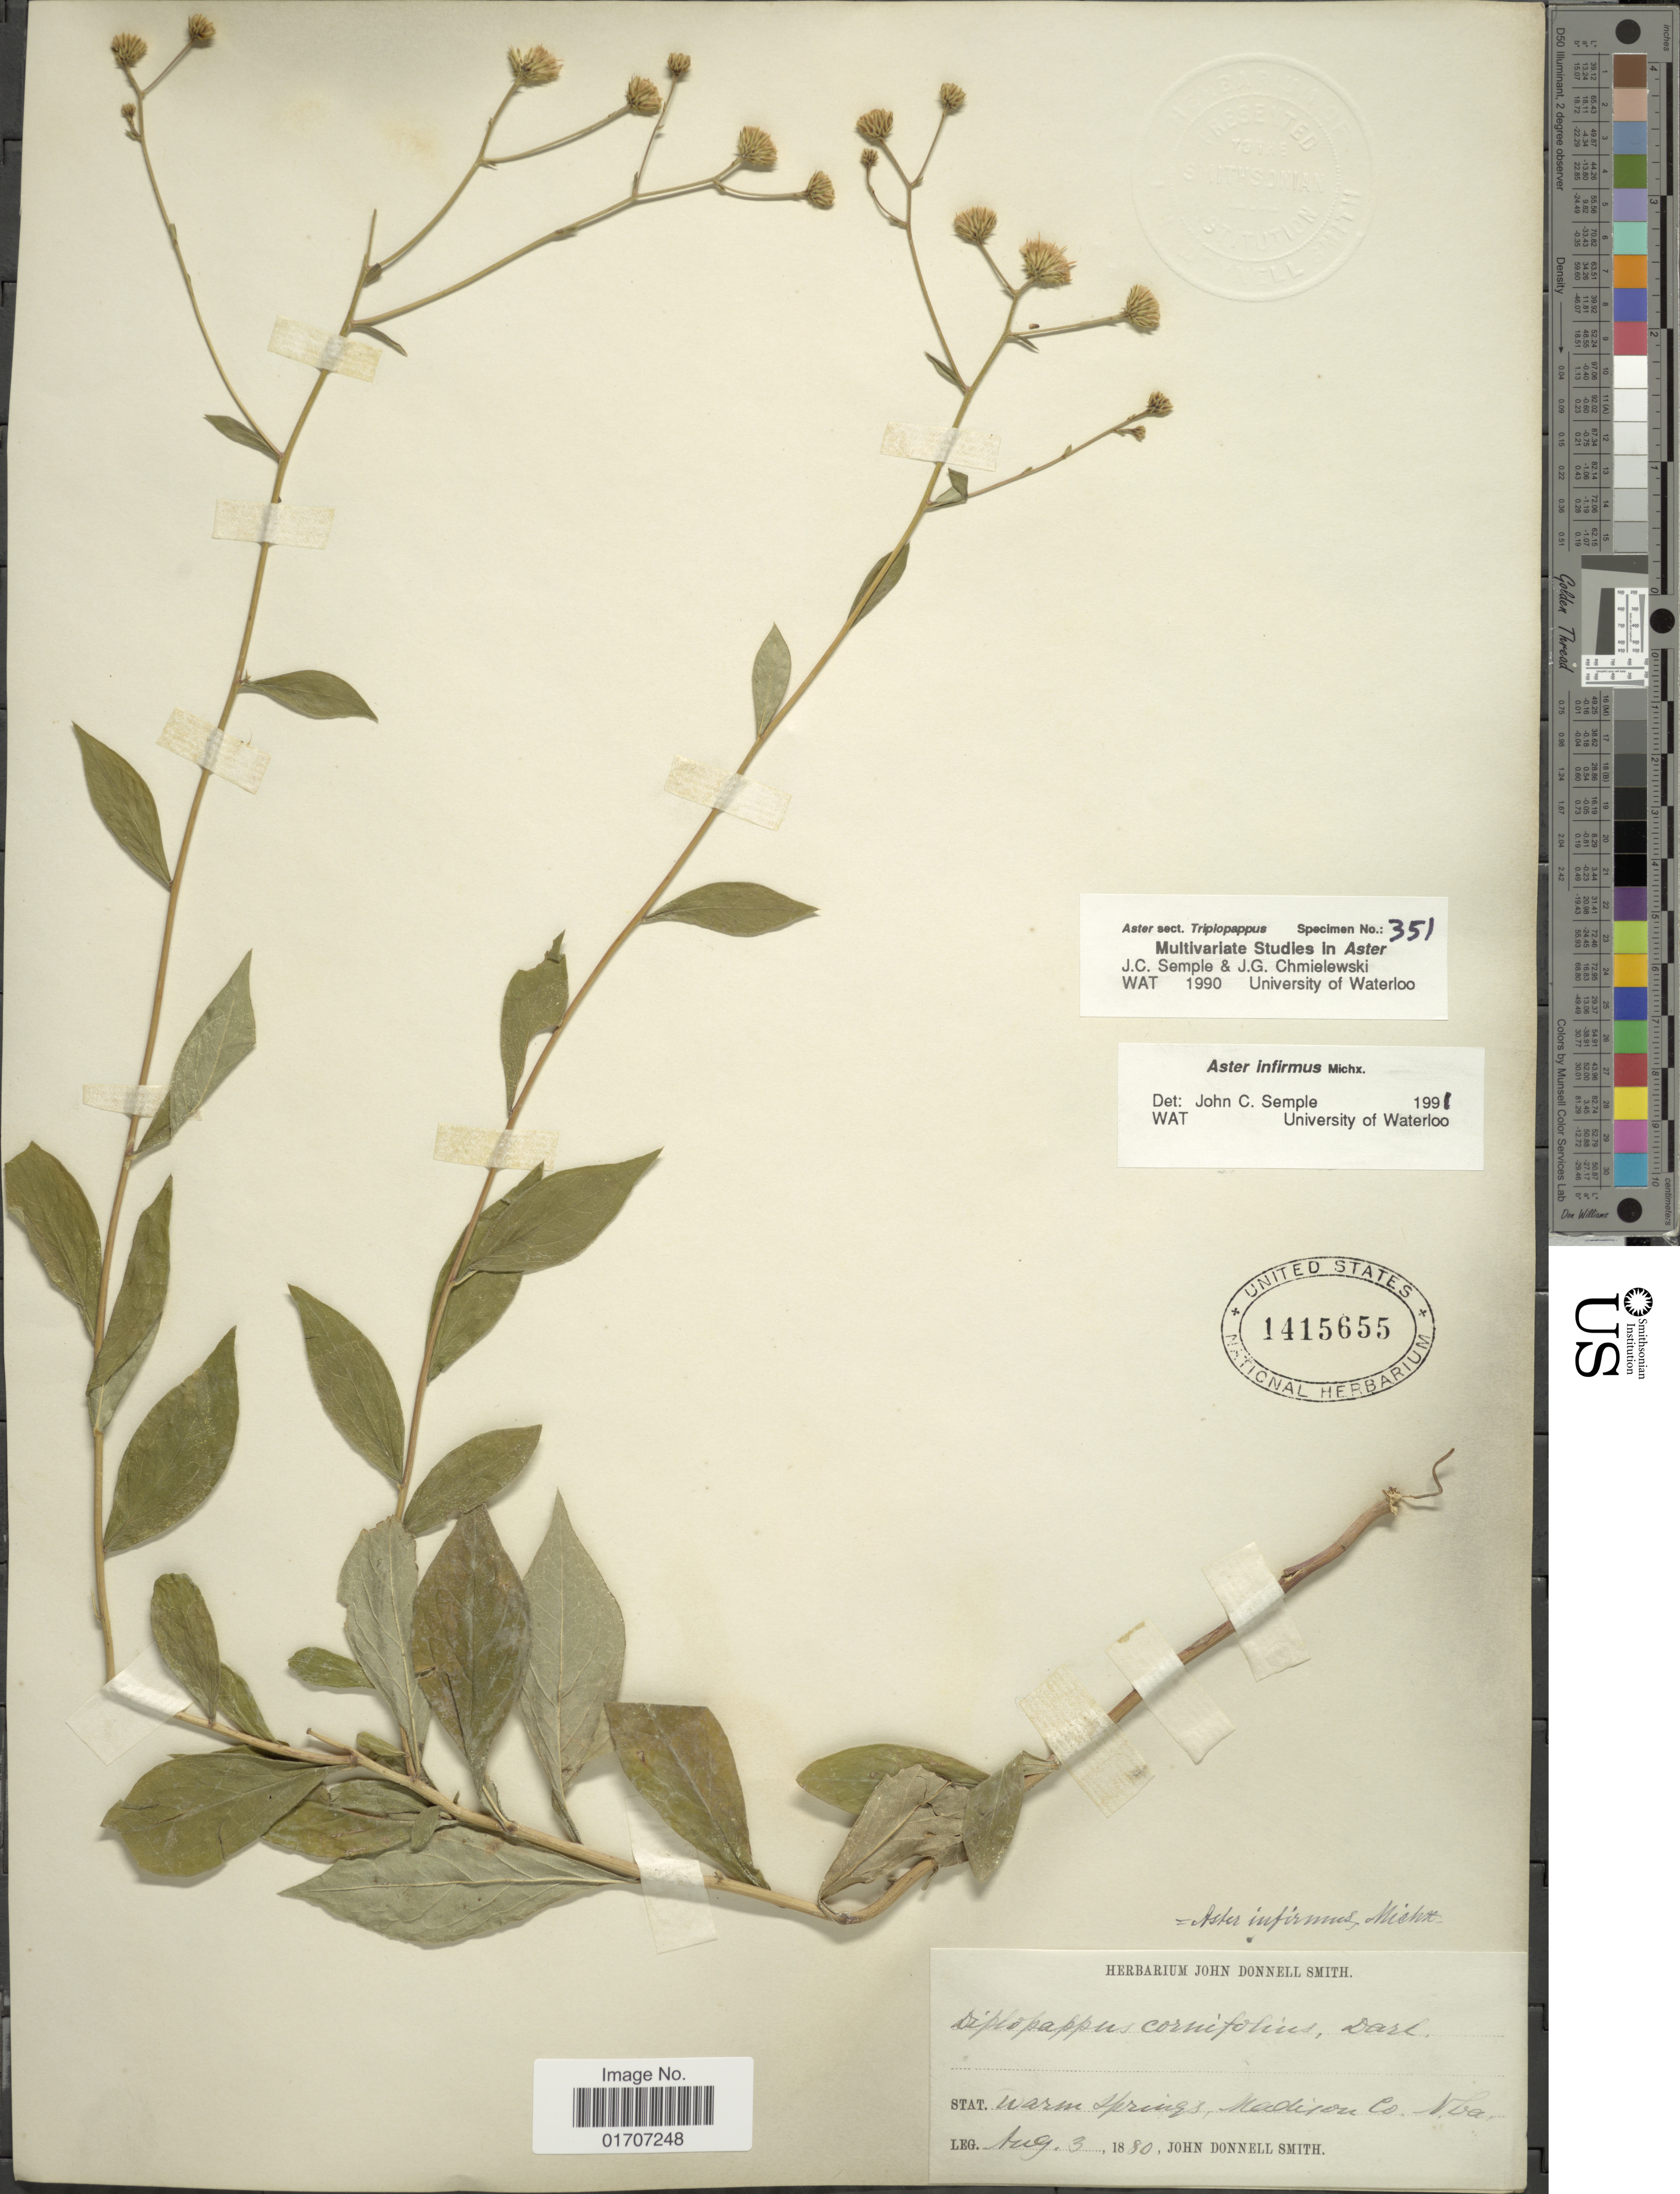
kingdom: Plantae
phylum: Tracheophyta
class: Magnoliopsida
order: Asterales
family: Asteraceae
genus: Doellingeria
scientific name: Doellingeria infirma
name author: (Michx.) Greene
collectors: J. Donnell Smith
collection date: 1880-08-03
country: United States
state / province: Nebraska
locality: Warm, Springs, Madison Co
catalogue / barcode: US 1415655